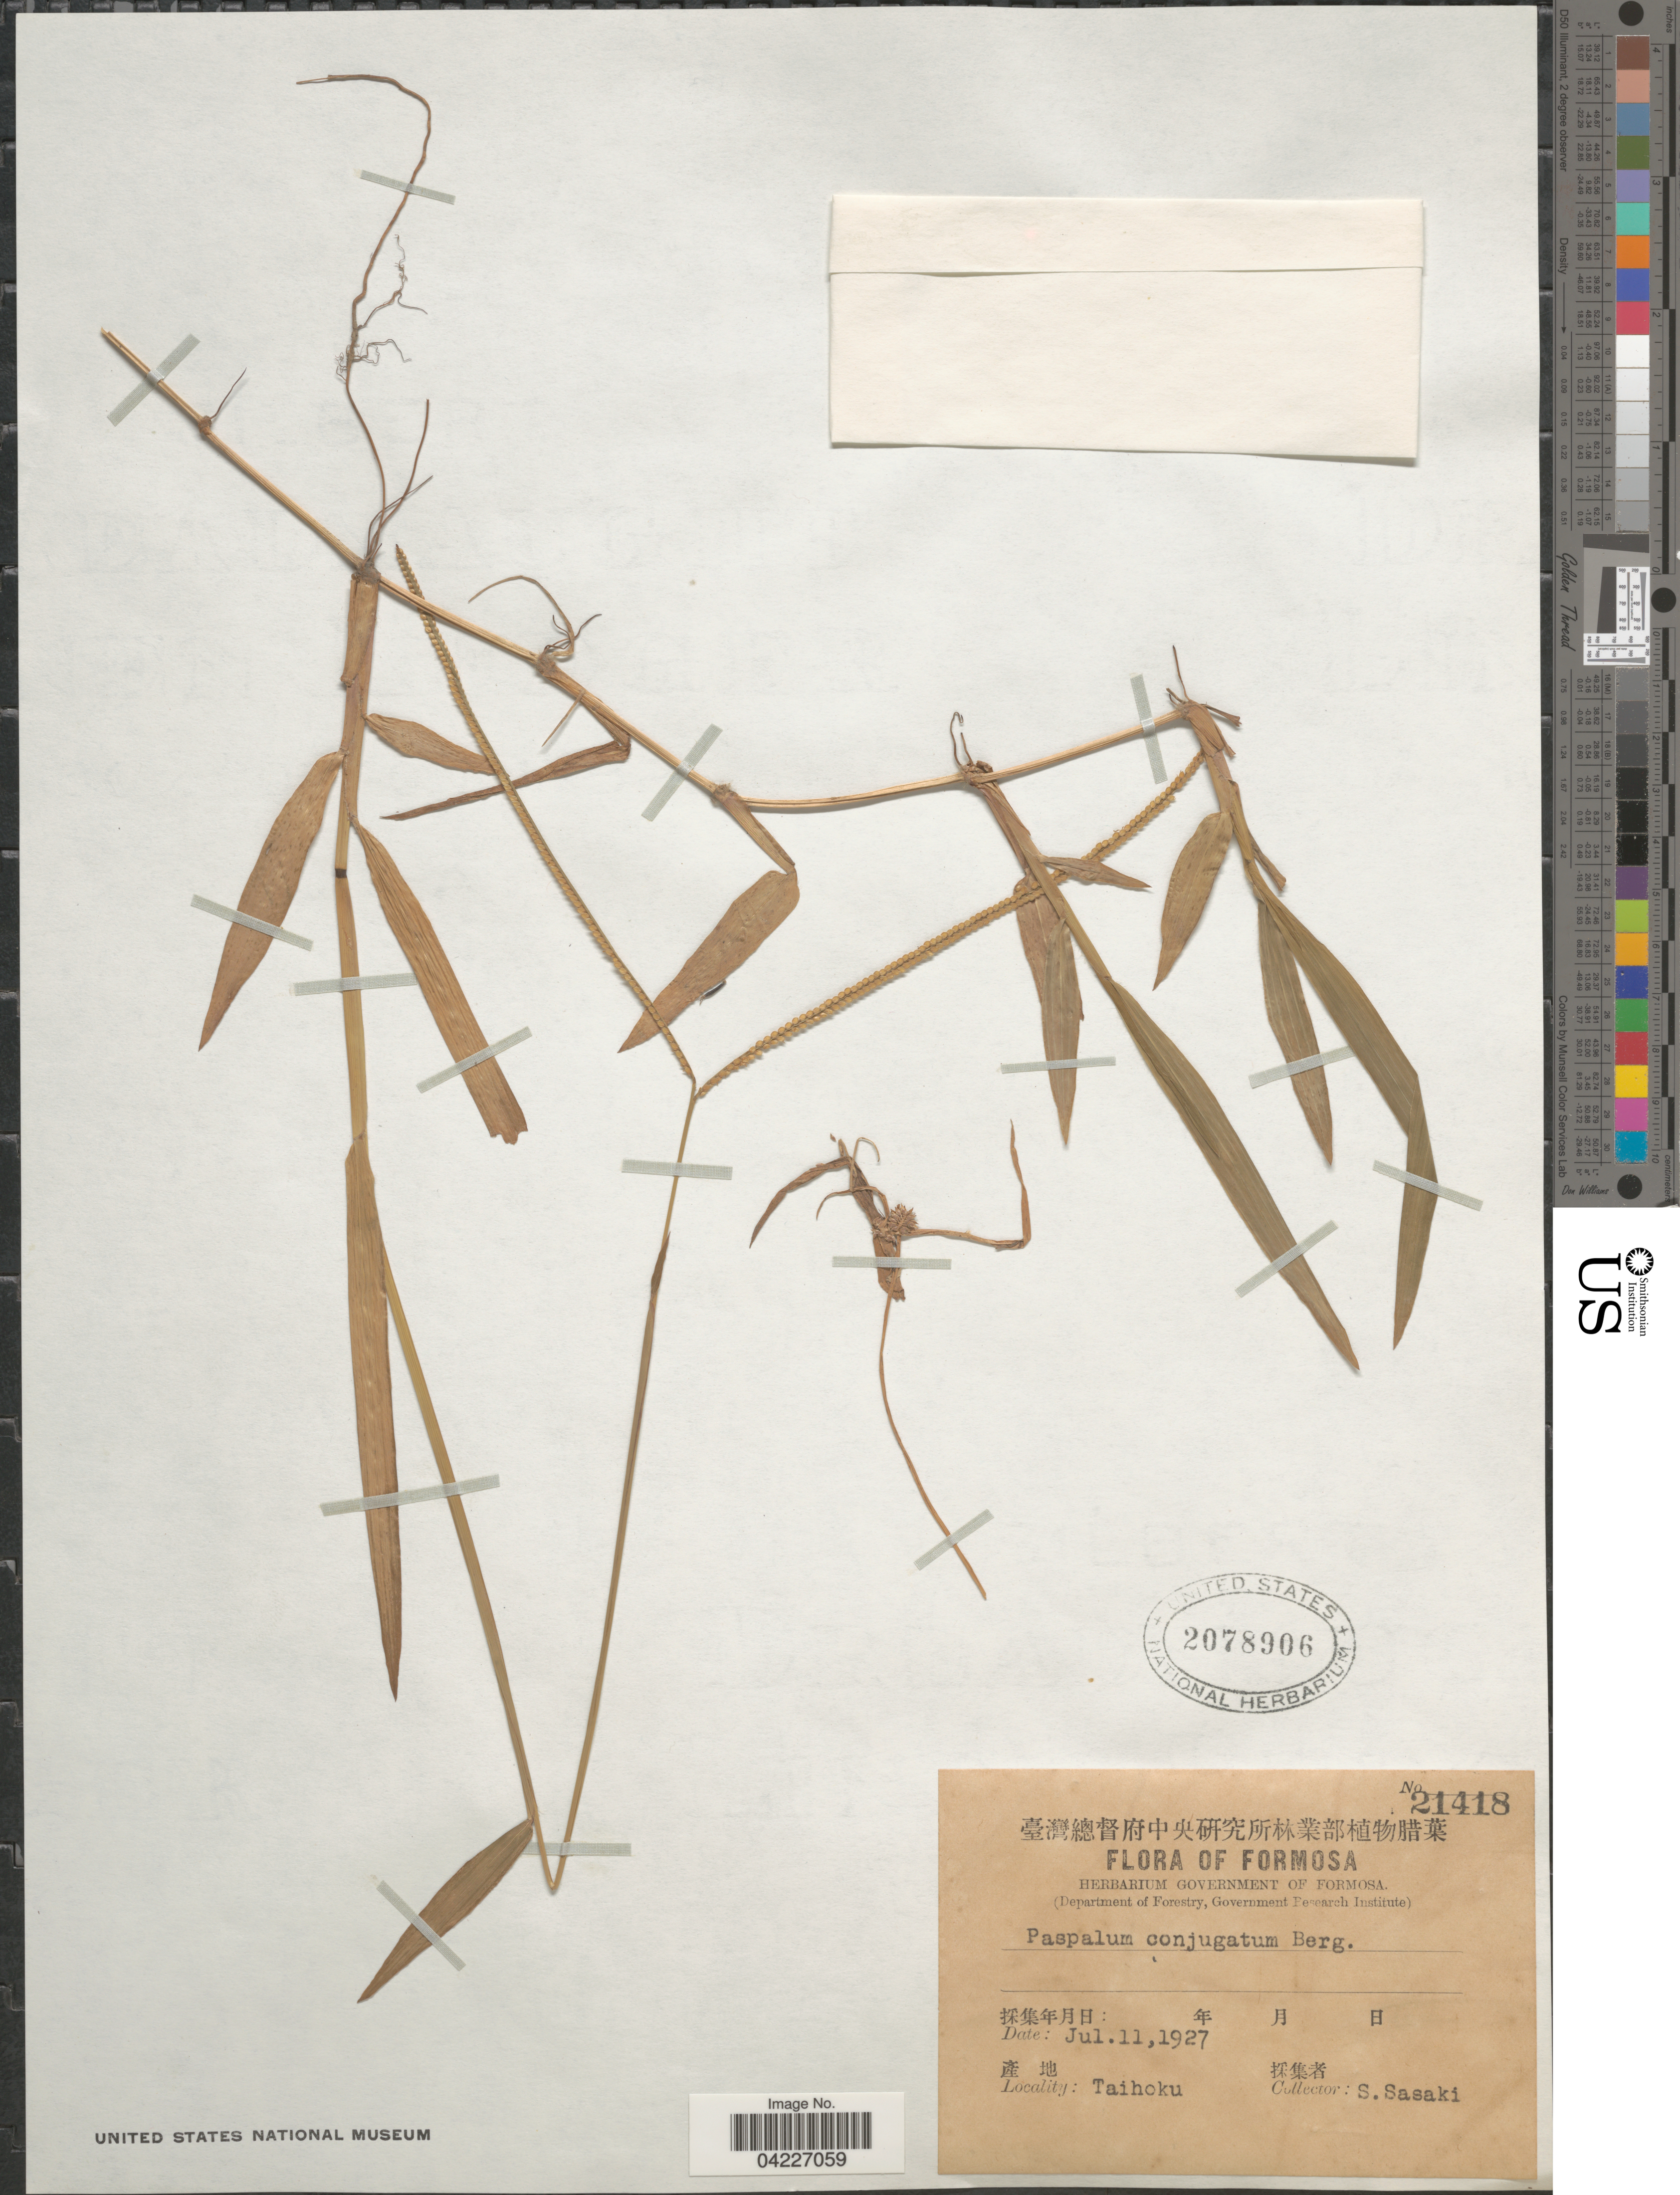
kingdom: Plantae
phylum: Tracheophyta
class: Liliopsida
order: Poales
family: Poaceae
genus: Paspalum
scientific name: Paspalum conjugatum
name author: P.J. Bergius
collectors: S. Sasaki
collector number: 21418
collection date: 1927-07-11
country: Taiwan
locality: Formosa. Taihoku.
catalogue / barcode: US 2078906